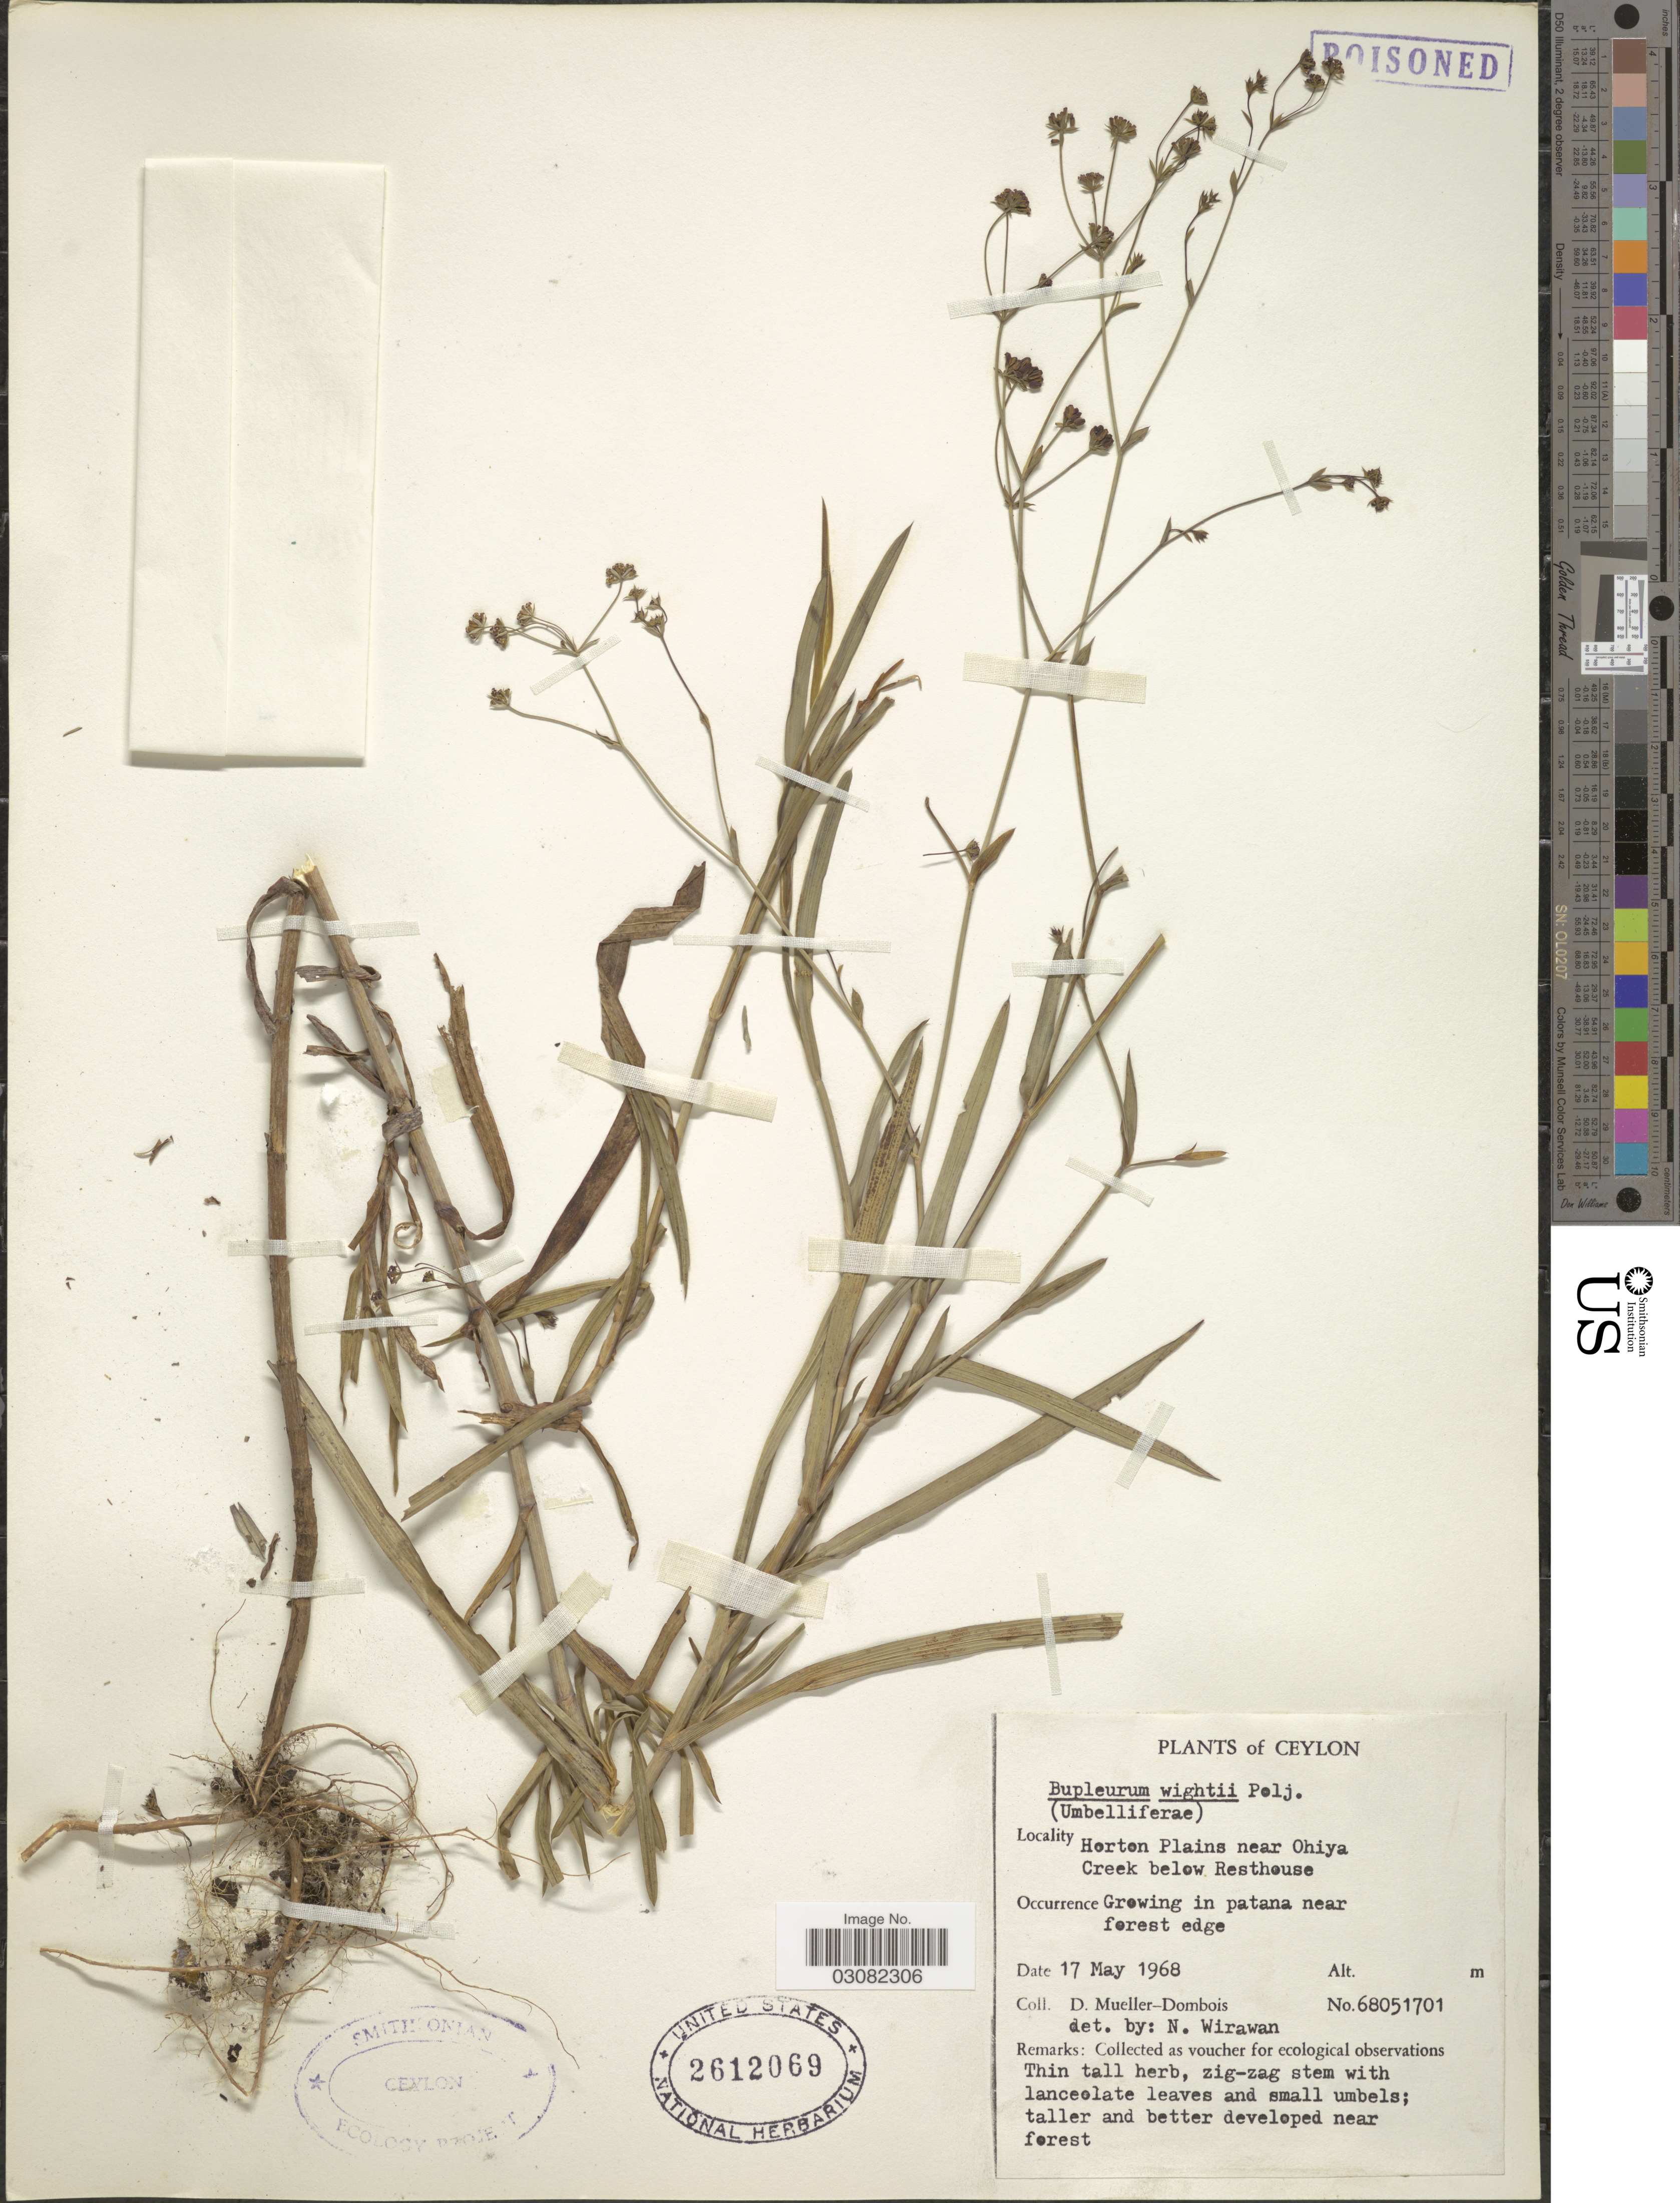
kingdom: Plantae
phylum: Tracheophyta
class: Magnoliopsida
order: Apiales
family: Apiaceae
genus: Bupleurum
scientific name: Bupleurum wightii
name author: Koso-Pol.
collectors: D. Mueller-Dombois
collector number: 68051701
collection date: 1968-05-17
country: Sri Lanka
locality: Ceylon. Horton Plains near Ohiya Creek below Resthouse. Growing in patana near forest edge.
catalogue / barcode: US 2612069